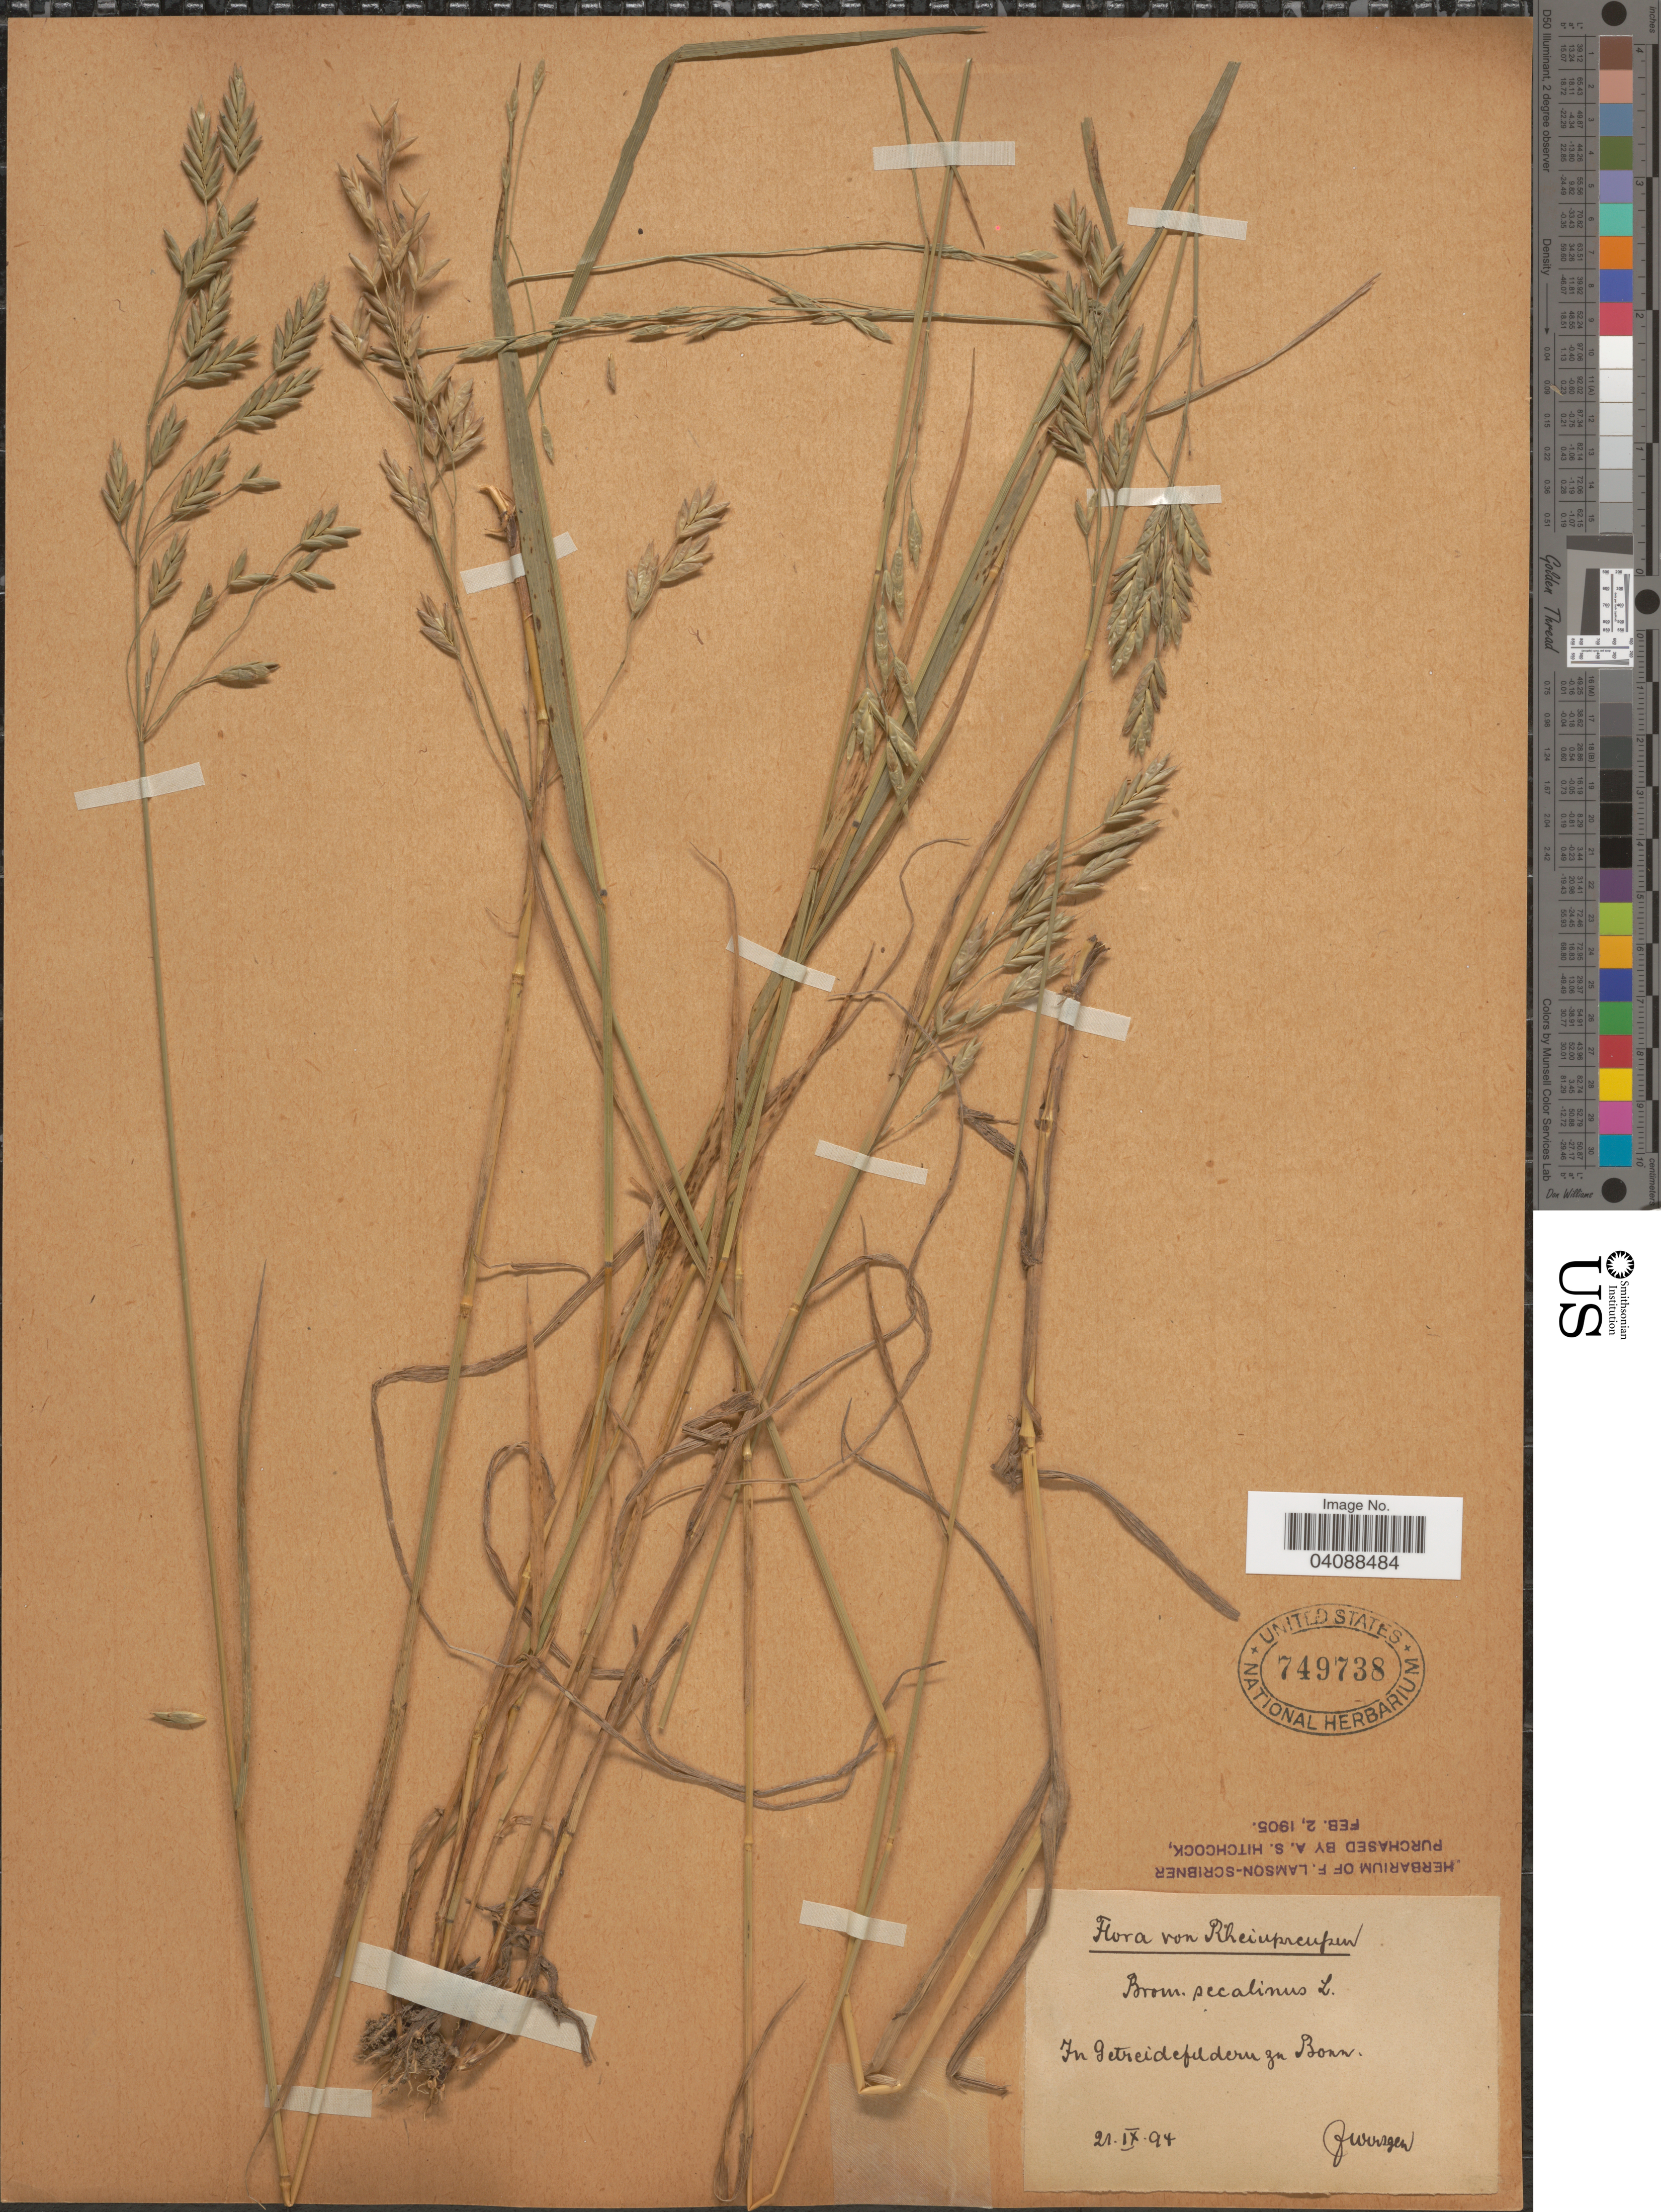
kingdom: Plantae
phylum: Tracheophyta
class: Liliopsida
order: Poales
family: Poaceae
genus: Bromus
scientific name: Bromus secalinus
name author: L.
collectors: F. Wirtgen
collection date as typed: Transcribed d/m/y: 21/9/94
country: Germany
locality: Rheinpreussen. In getreidefeldern zu Bonn.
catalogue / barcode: US 749738